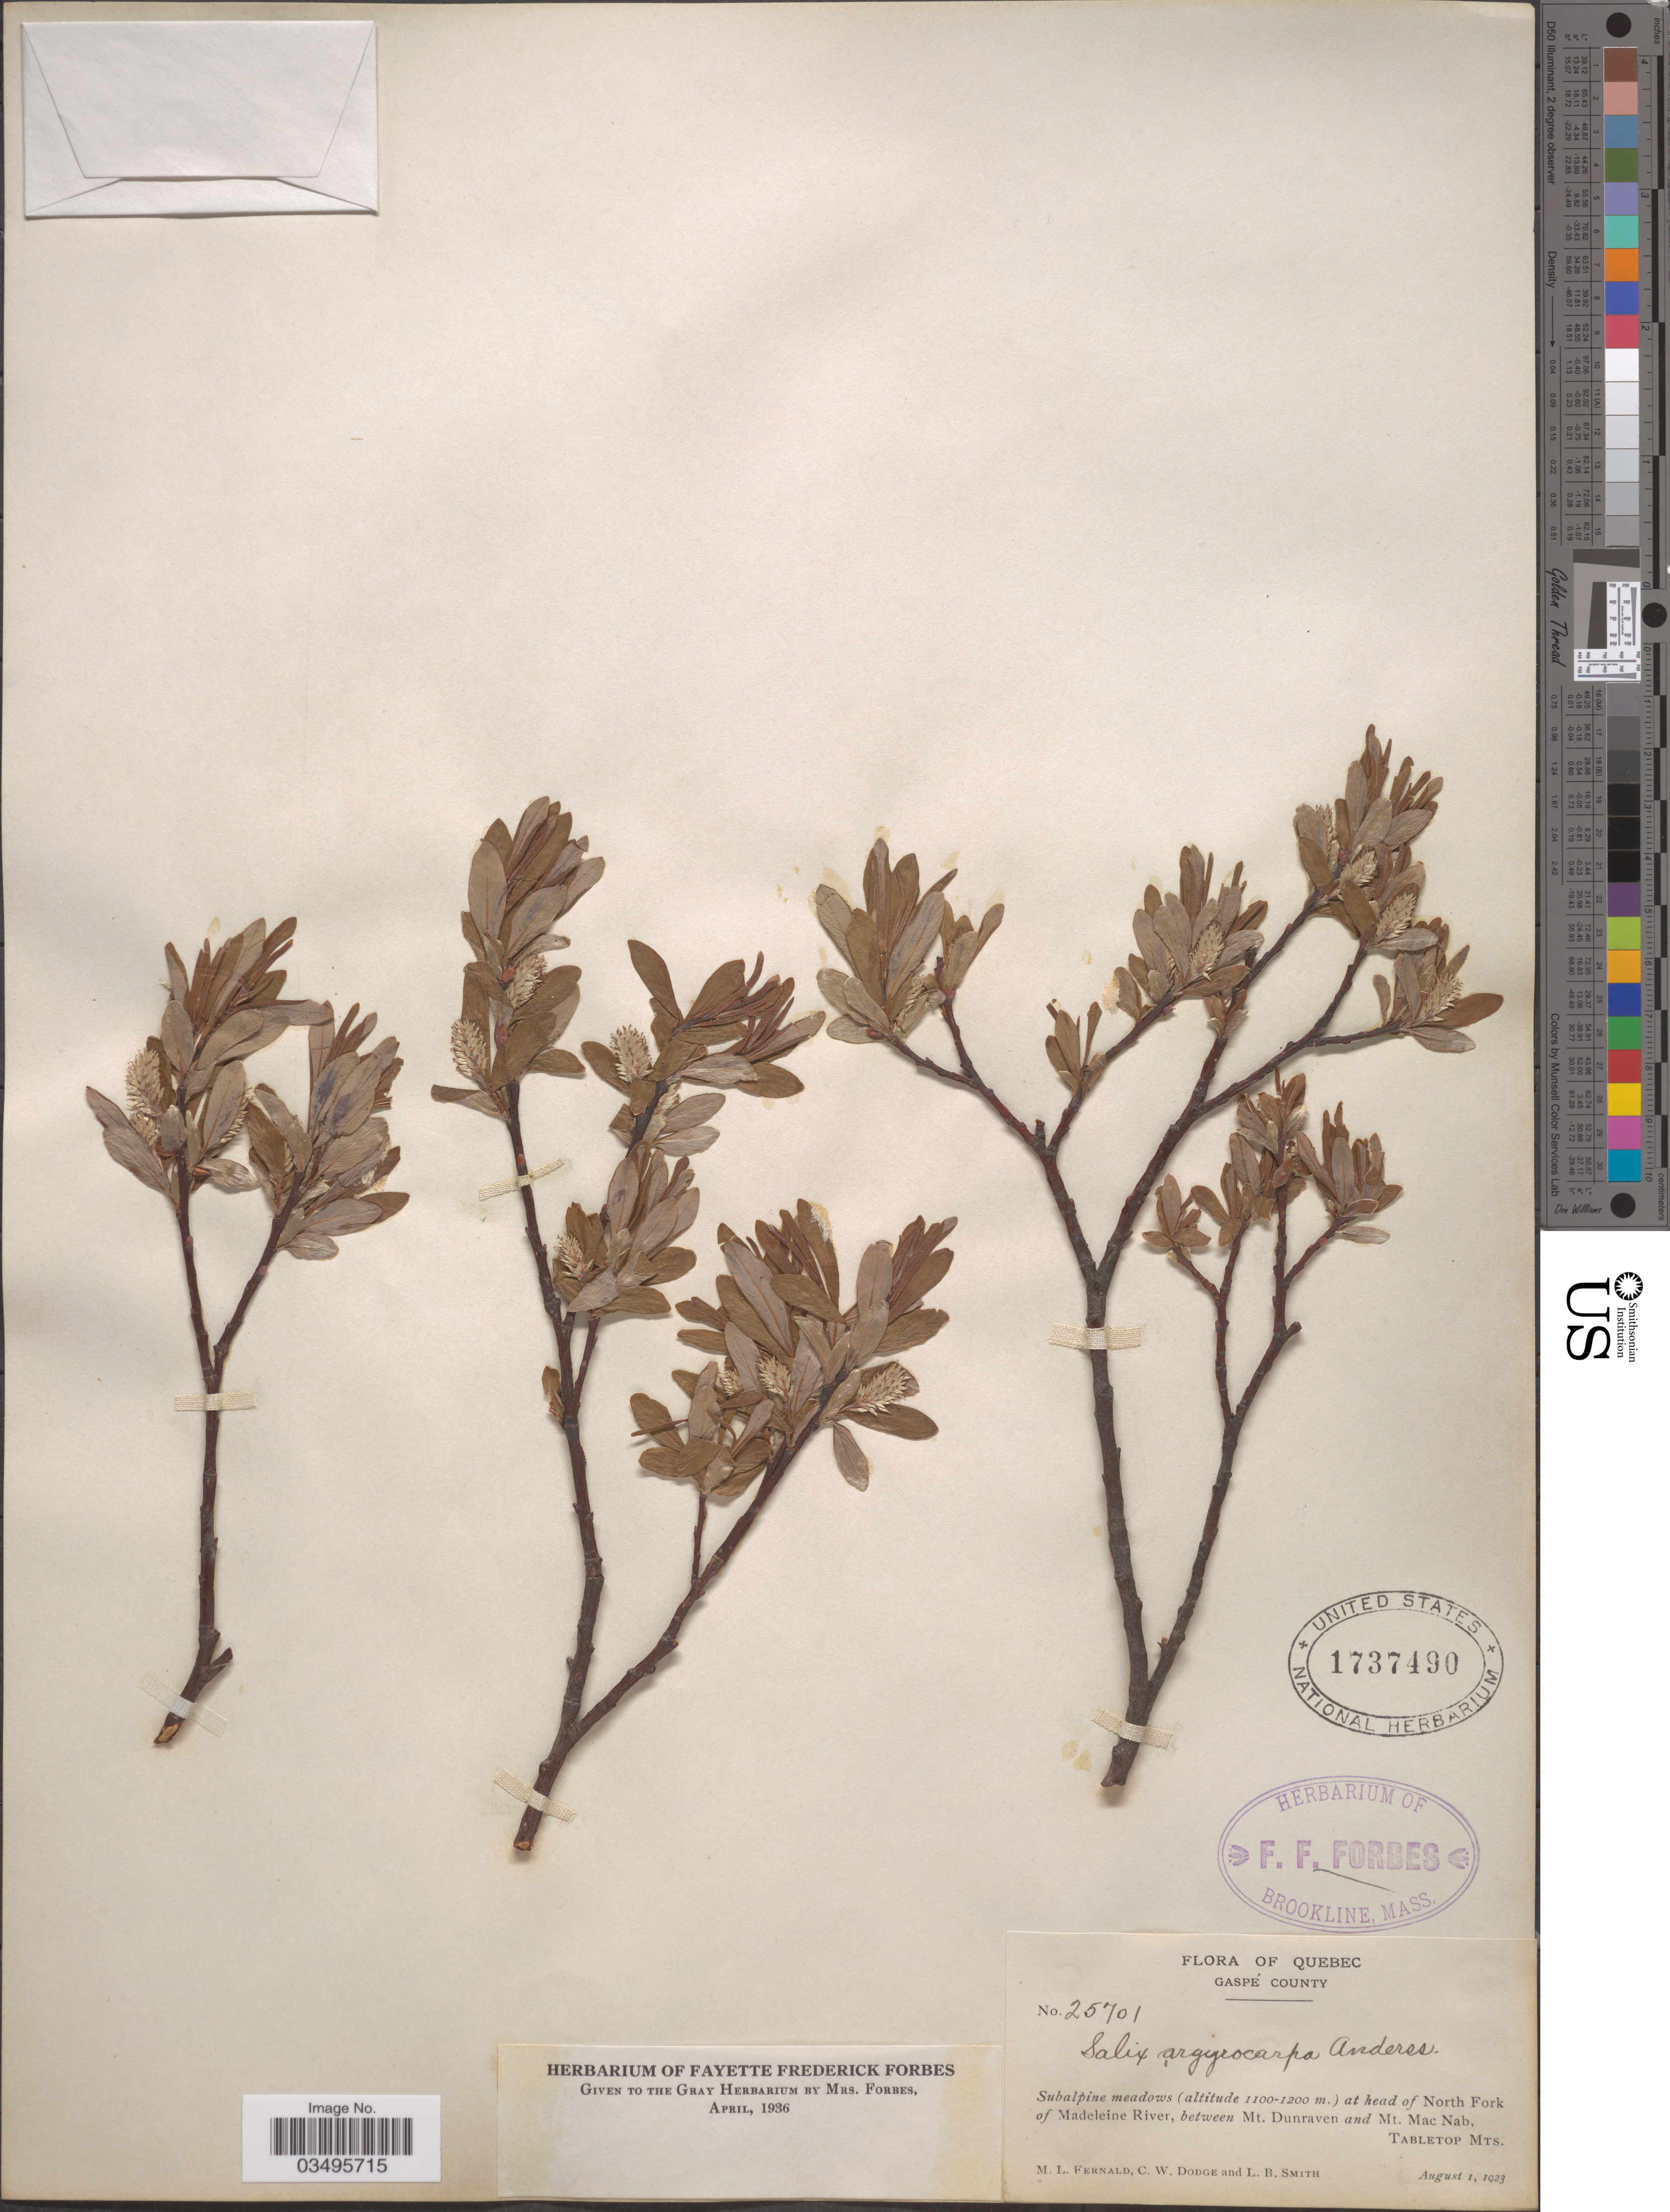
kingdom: Plantae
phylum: Tracheophyta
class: Magnoliopsida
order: Malpighiales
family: Salicaceae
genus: Salix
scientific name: Salix argyrocarpa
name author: L. Andersson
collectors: M. L. Fernald, C. Dodge & L. Smith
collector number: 25701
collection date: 1923-08-01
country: Canada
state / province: Quebec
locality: Gaspé County. At head of North Fork of Madeleine River, between Mt. Dunraven and Mt. Mac Nab. Tabletop Mts.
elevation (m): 1100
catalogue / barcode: US 1737490